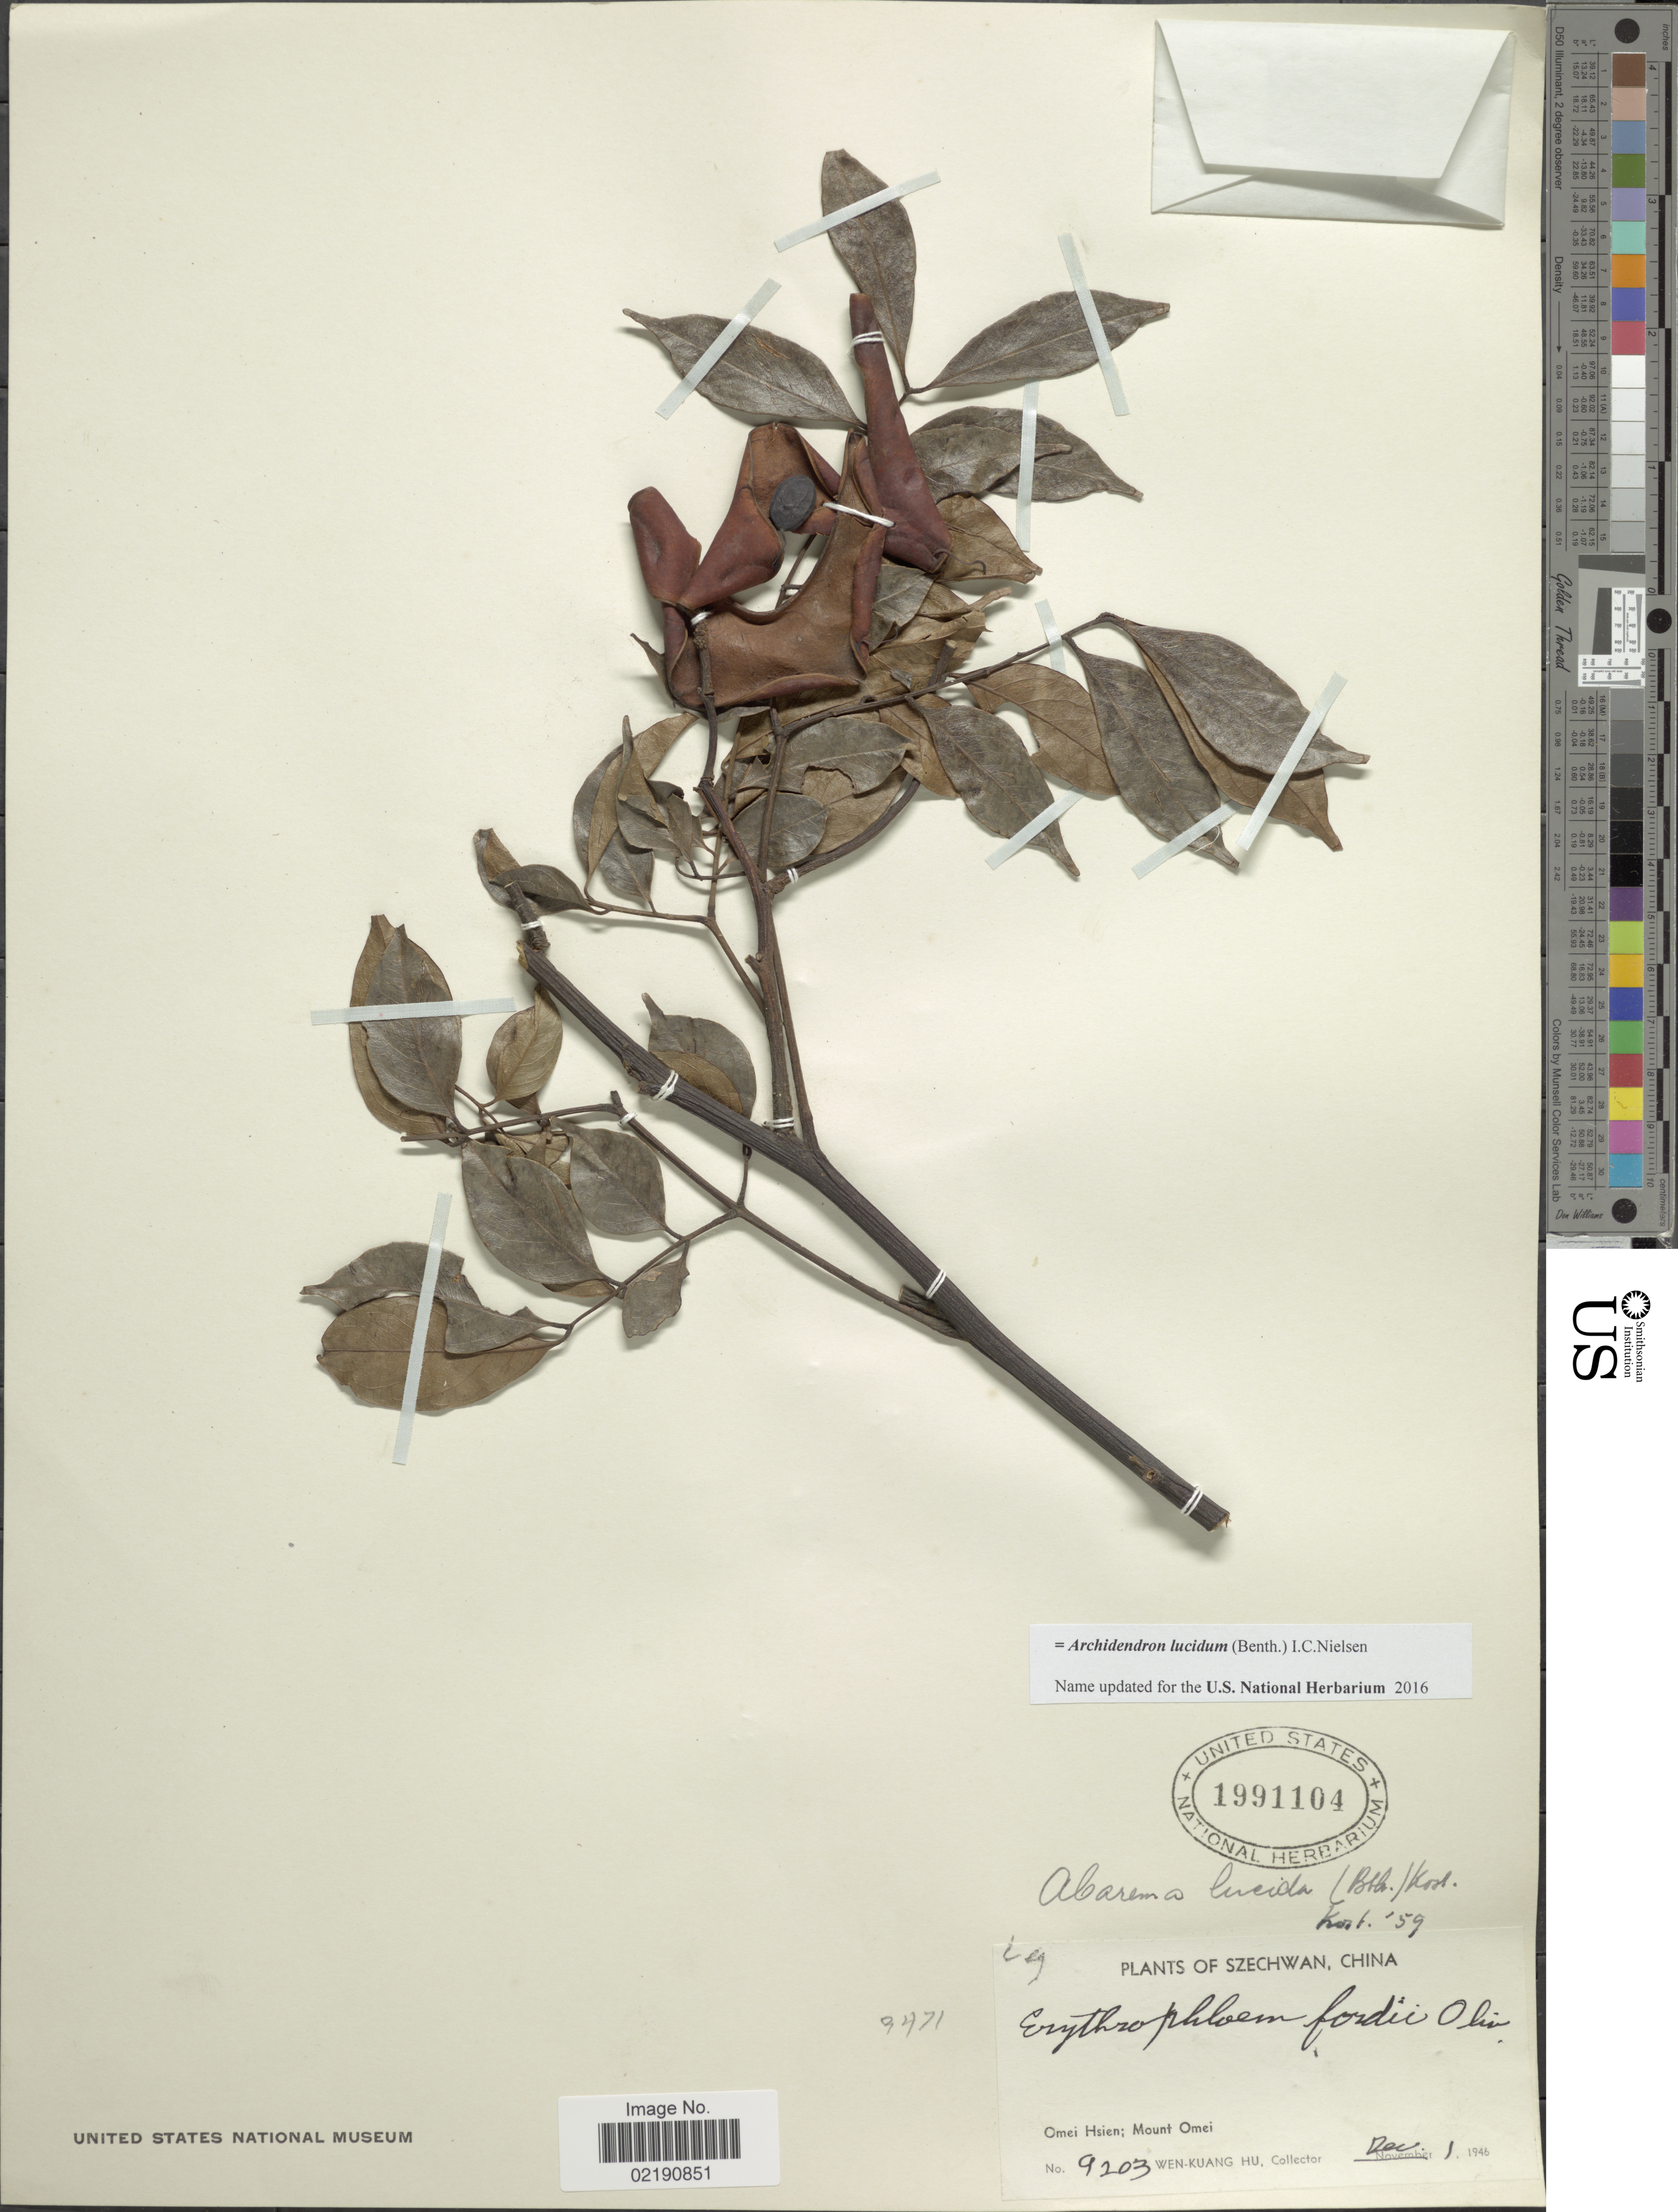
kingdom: Plantae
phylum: Tracheophyta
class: Magnoliopsida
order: Fabales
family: Fabaceae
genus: Archidendron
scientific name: Archidendron lucidum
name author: (Benth.) I.C. Nielsen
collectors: W. K. Hu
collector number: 9203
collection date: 1946-12-01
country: China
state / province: Sichuan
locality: Szechwan, Omei Hsien; Mount Omei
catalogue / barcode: US 1991104